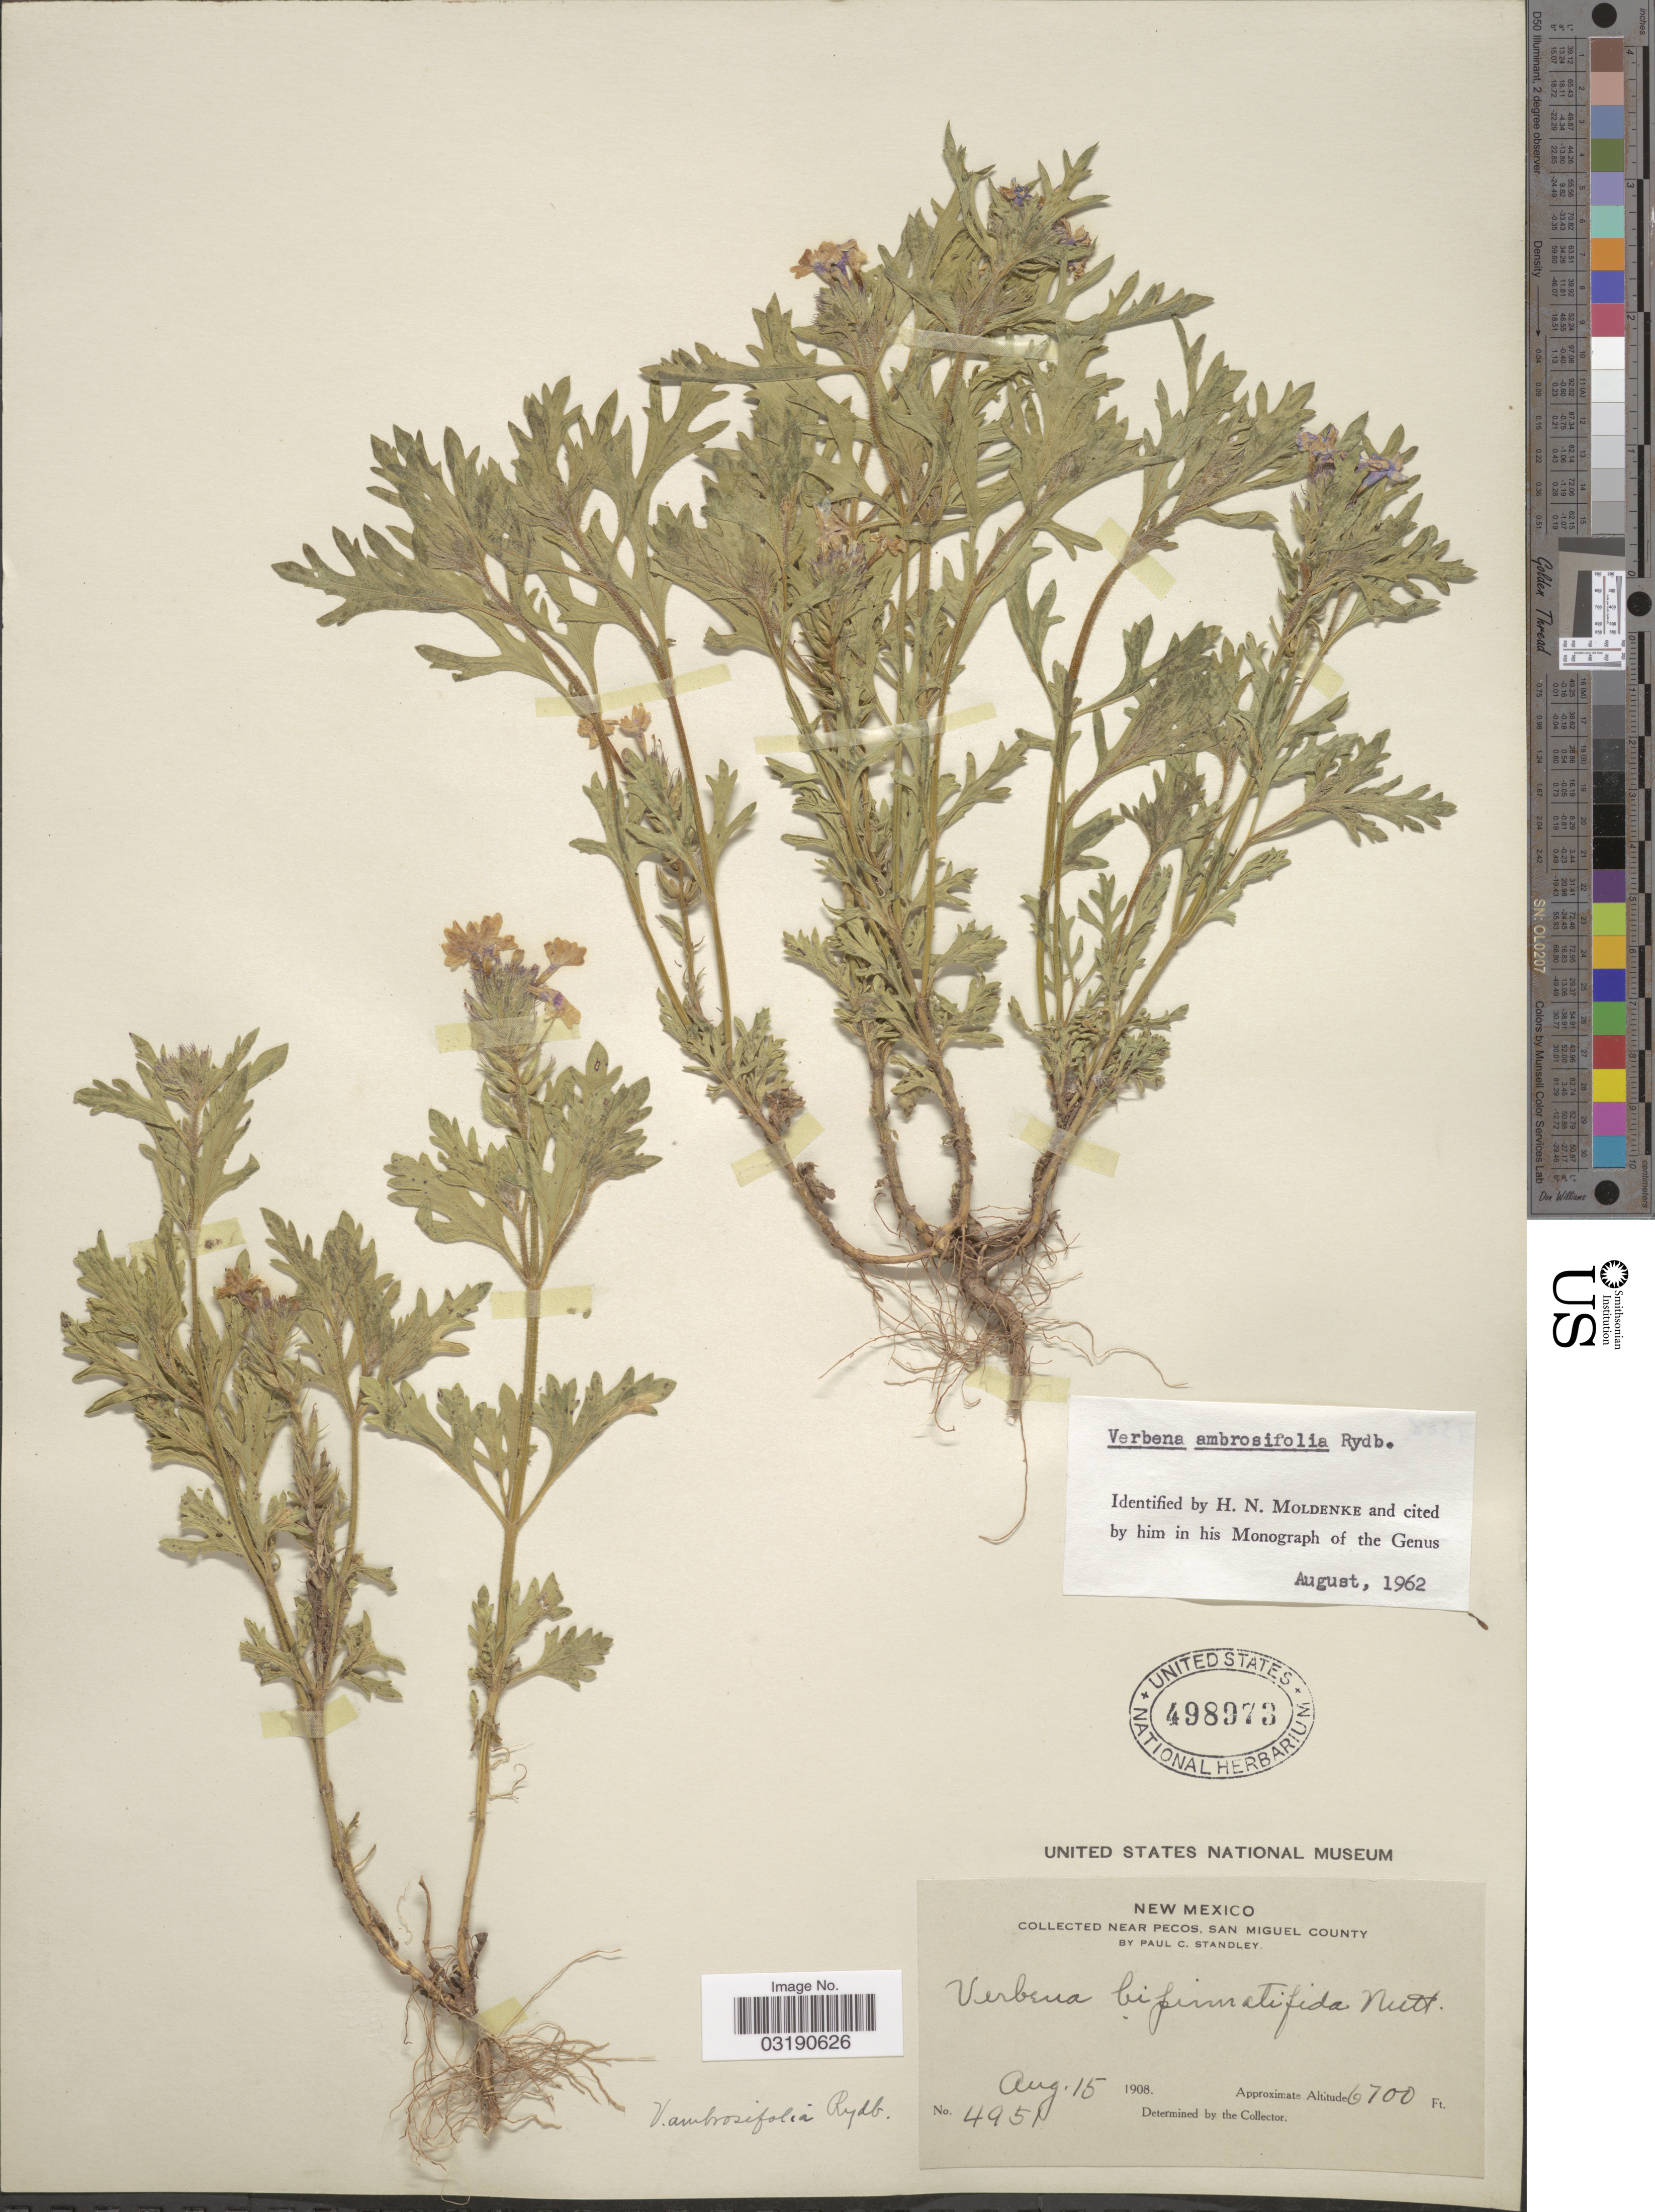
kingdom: Plantae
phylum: Tracheophyta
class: Magnoliopsida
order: Lamiales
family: Verbenaceae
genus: Verbena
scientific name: Verbena ambrosiifolia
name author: Rydb. ex Small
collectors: P. C. Standley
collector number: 4951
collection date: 1908-08-15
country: United States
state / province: New Mexico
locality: Near Pecos, San Miguel County.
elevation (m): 2042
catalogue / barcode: US 498973